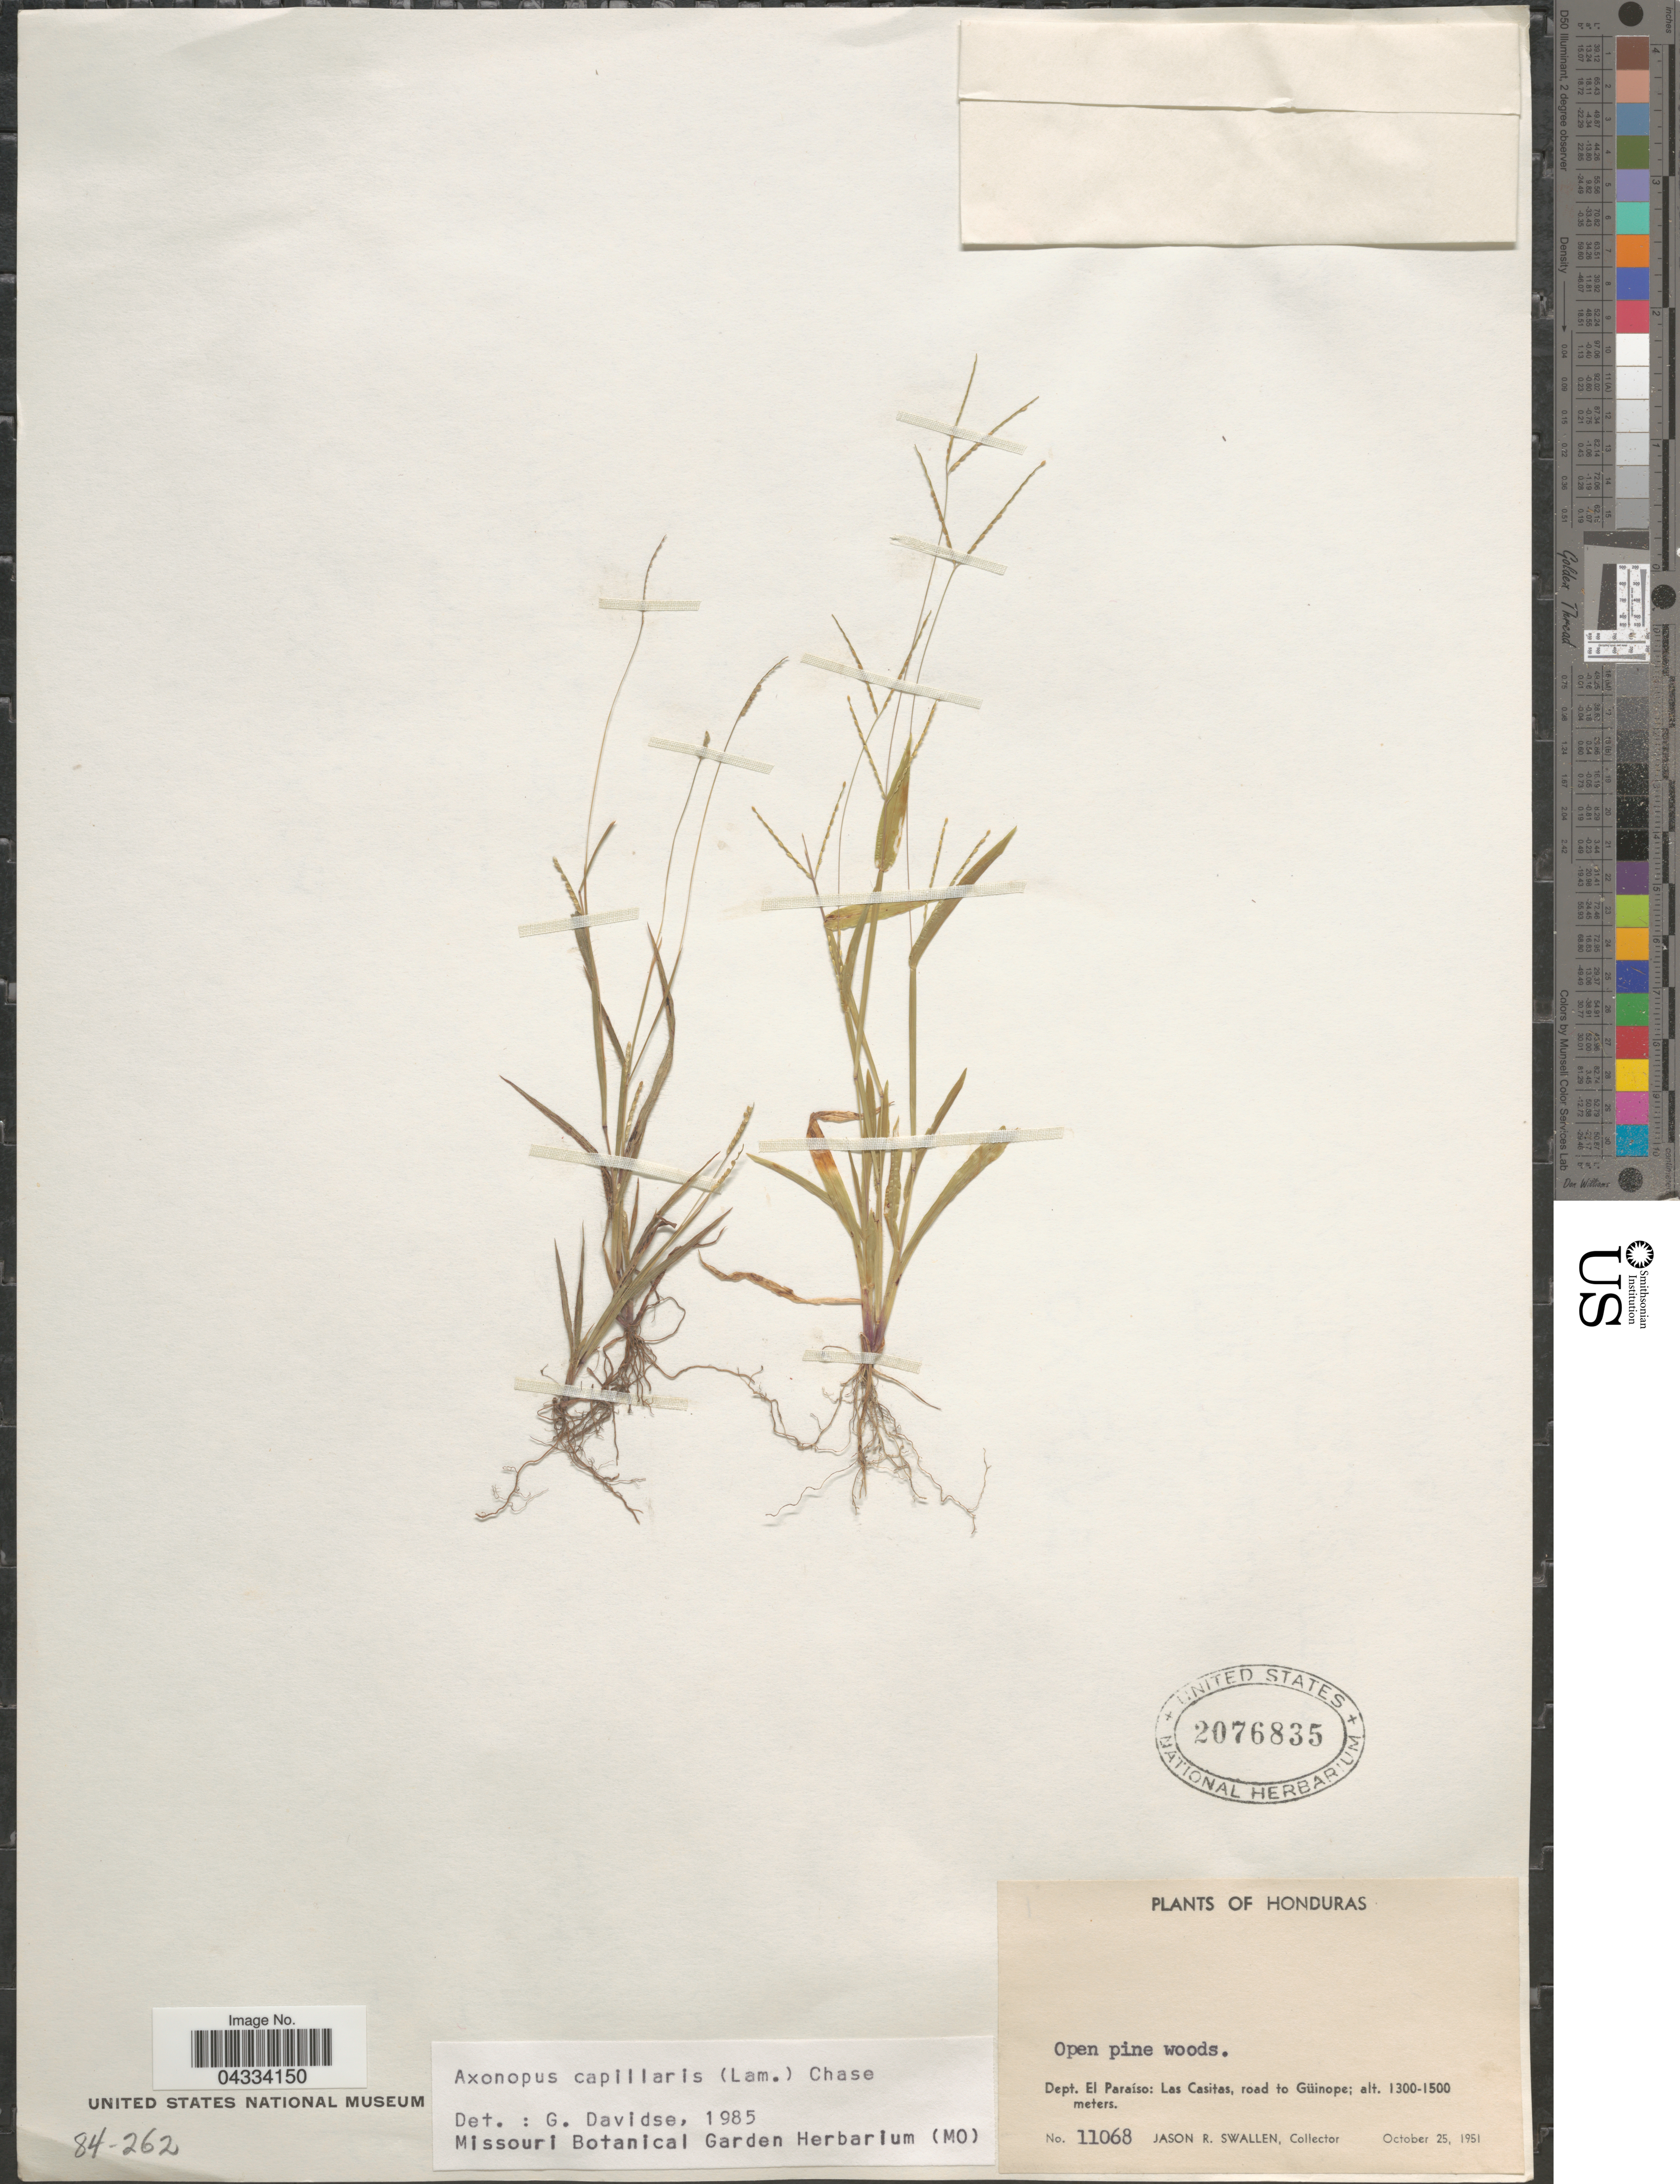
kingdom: Plantae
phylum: Tracheophyta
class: Liliopsida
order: Poales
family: Poaceae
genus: Axonopus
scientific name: Axonopus capillaris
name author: (Lam.) Chase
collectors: J. R. Swallen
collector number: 11068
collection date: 1951-10-25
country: Honduras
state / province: El Paraiso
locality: Dept. El Paraíso: Las Casitas, road to Güinope.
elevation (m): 1300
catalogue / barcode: US 2076835